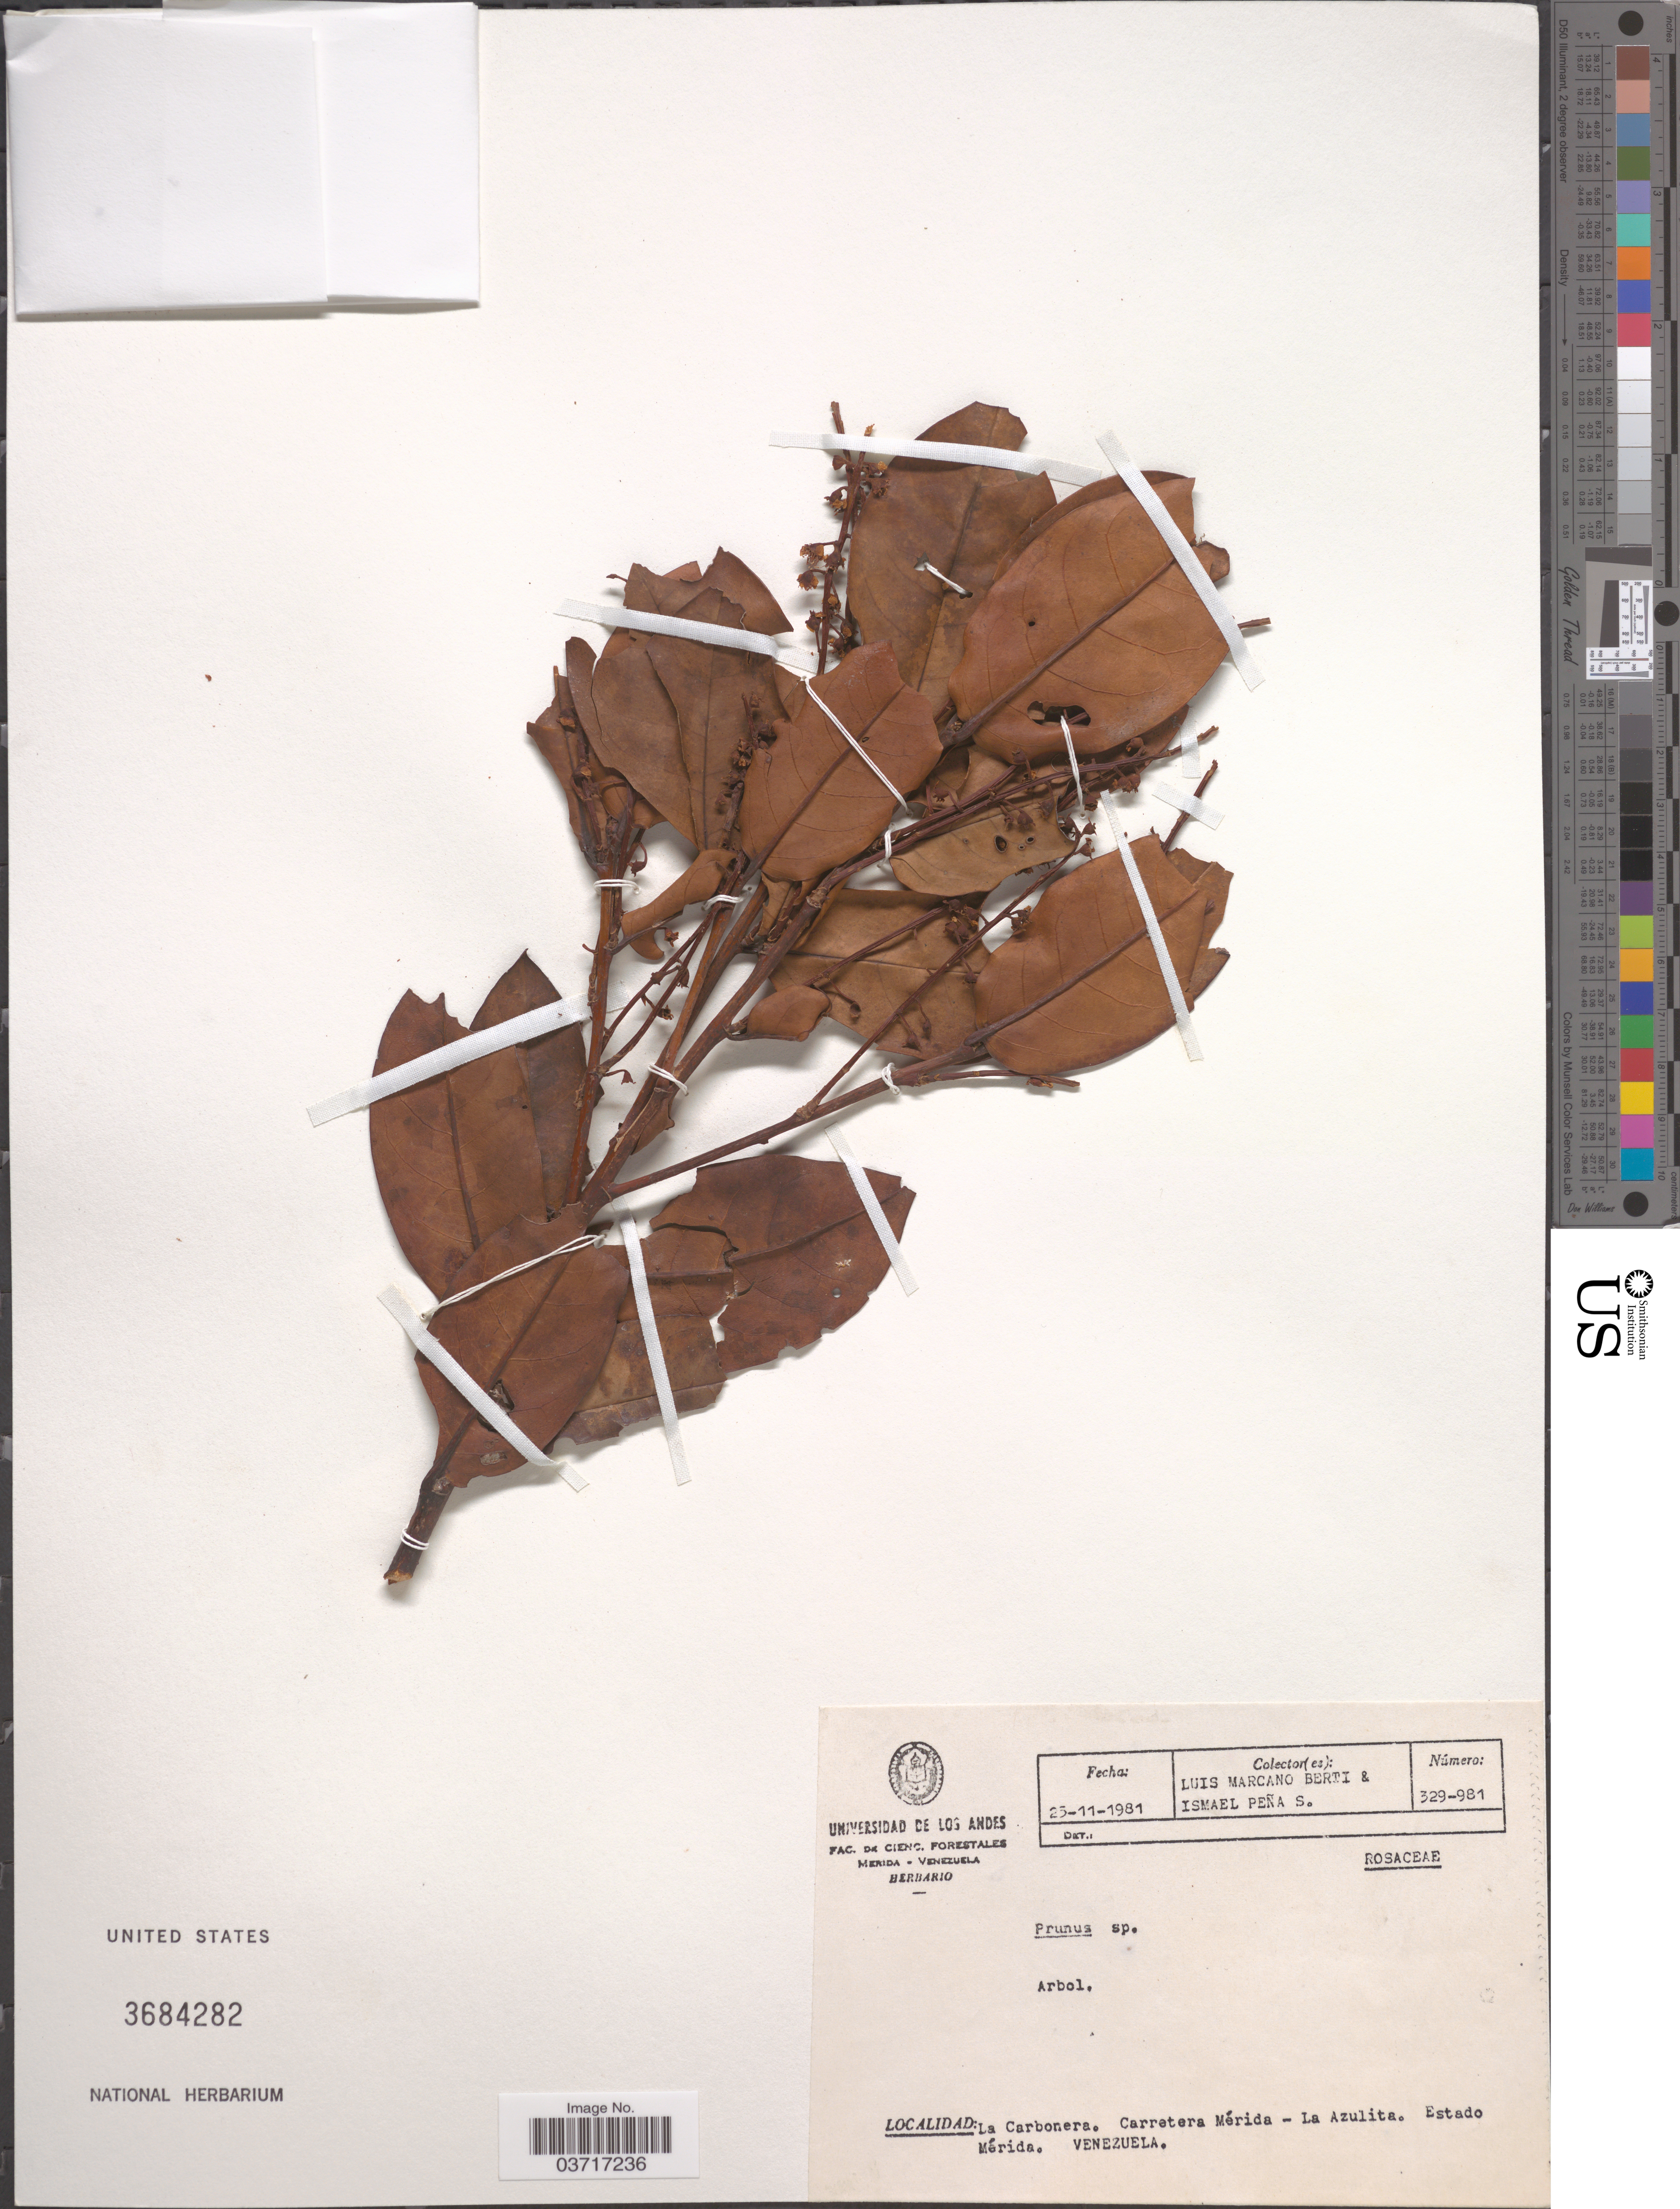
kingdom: Plantae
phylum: Tracheophyta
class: Magnoliopsida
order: Rosales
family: Rosaceae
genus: Prunus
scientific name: Prunus sp.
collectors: L. Marcano-Berti & I. Peña S.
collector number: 329-981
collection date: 1981-11-25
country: Venezuela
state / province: Merida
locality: La Carbonera. Carretera Mérida - La Azulita.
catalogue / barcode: US 3684282